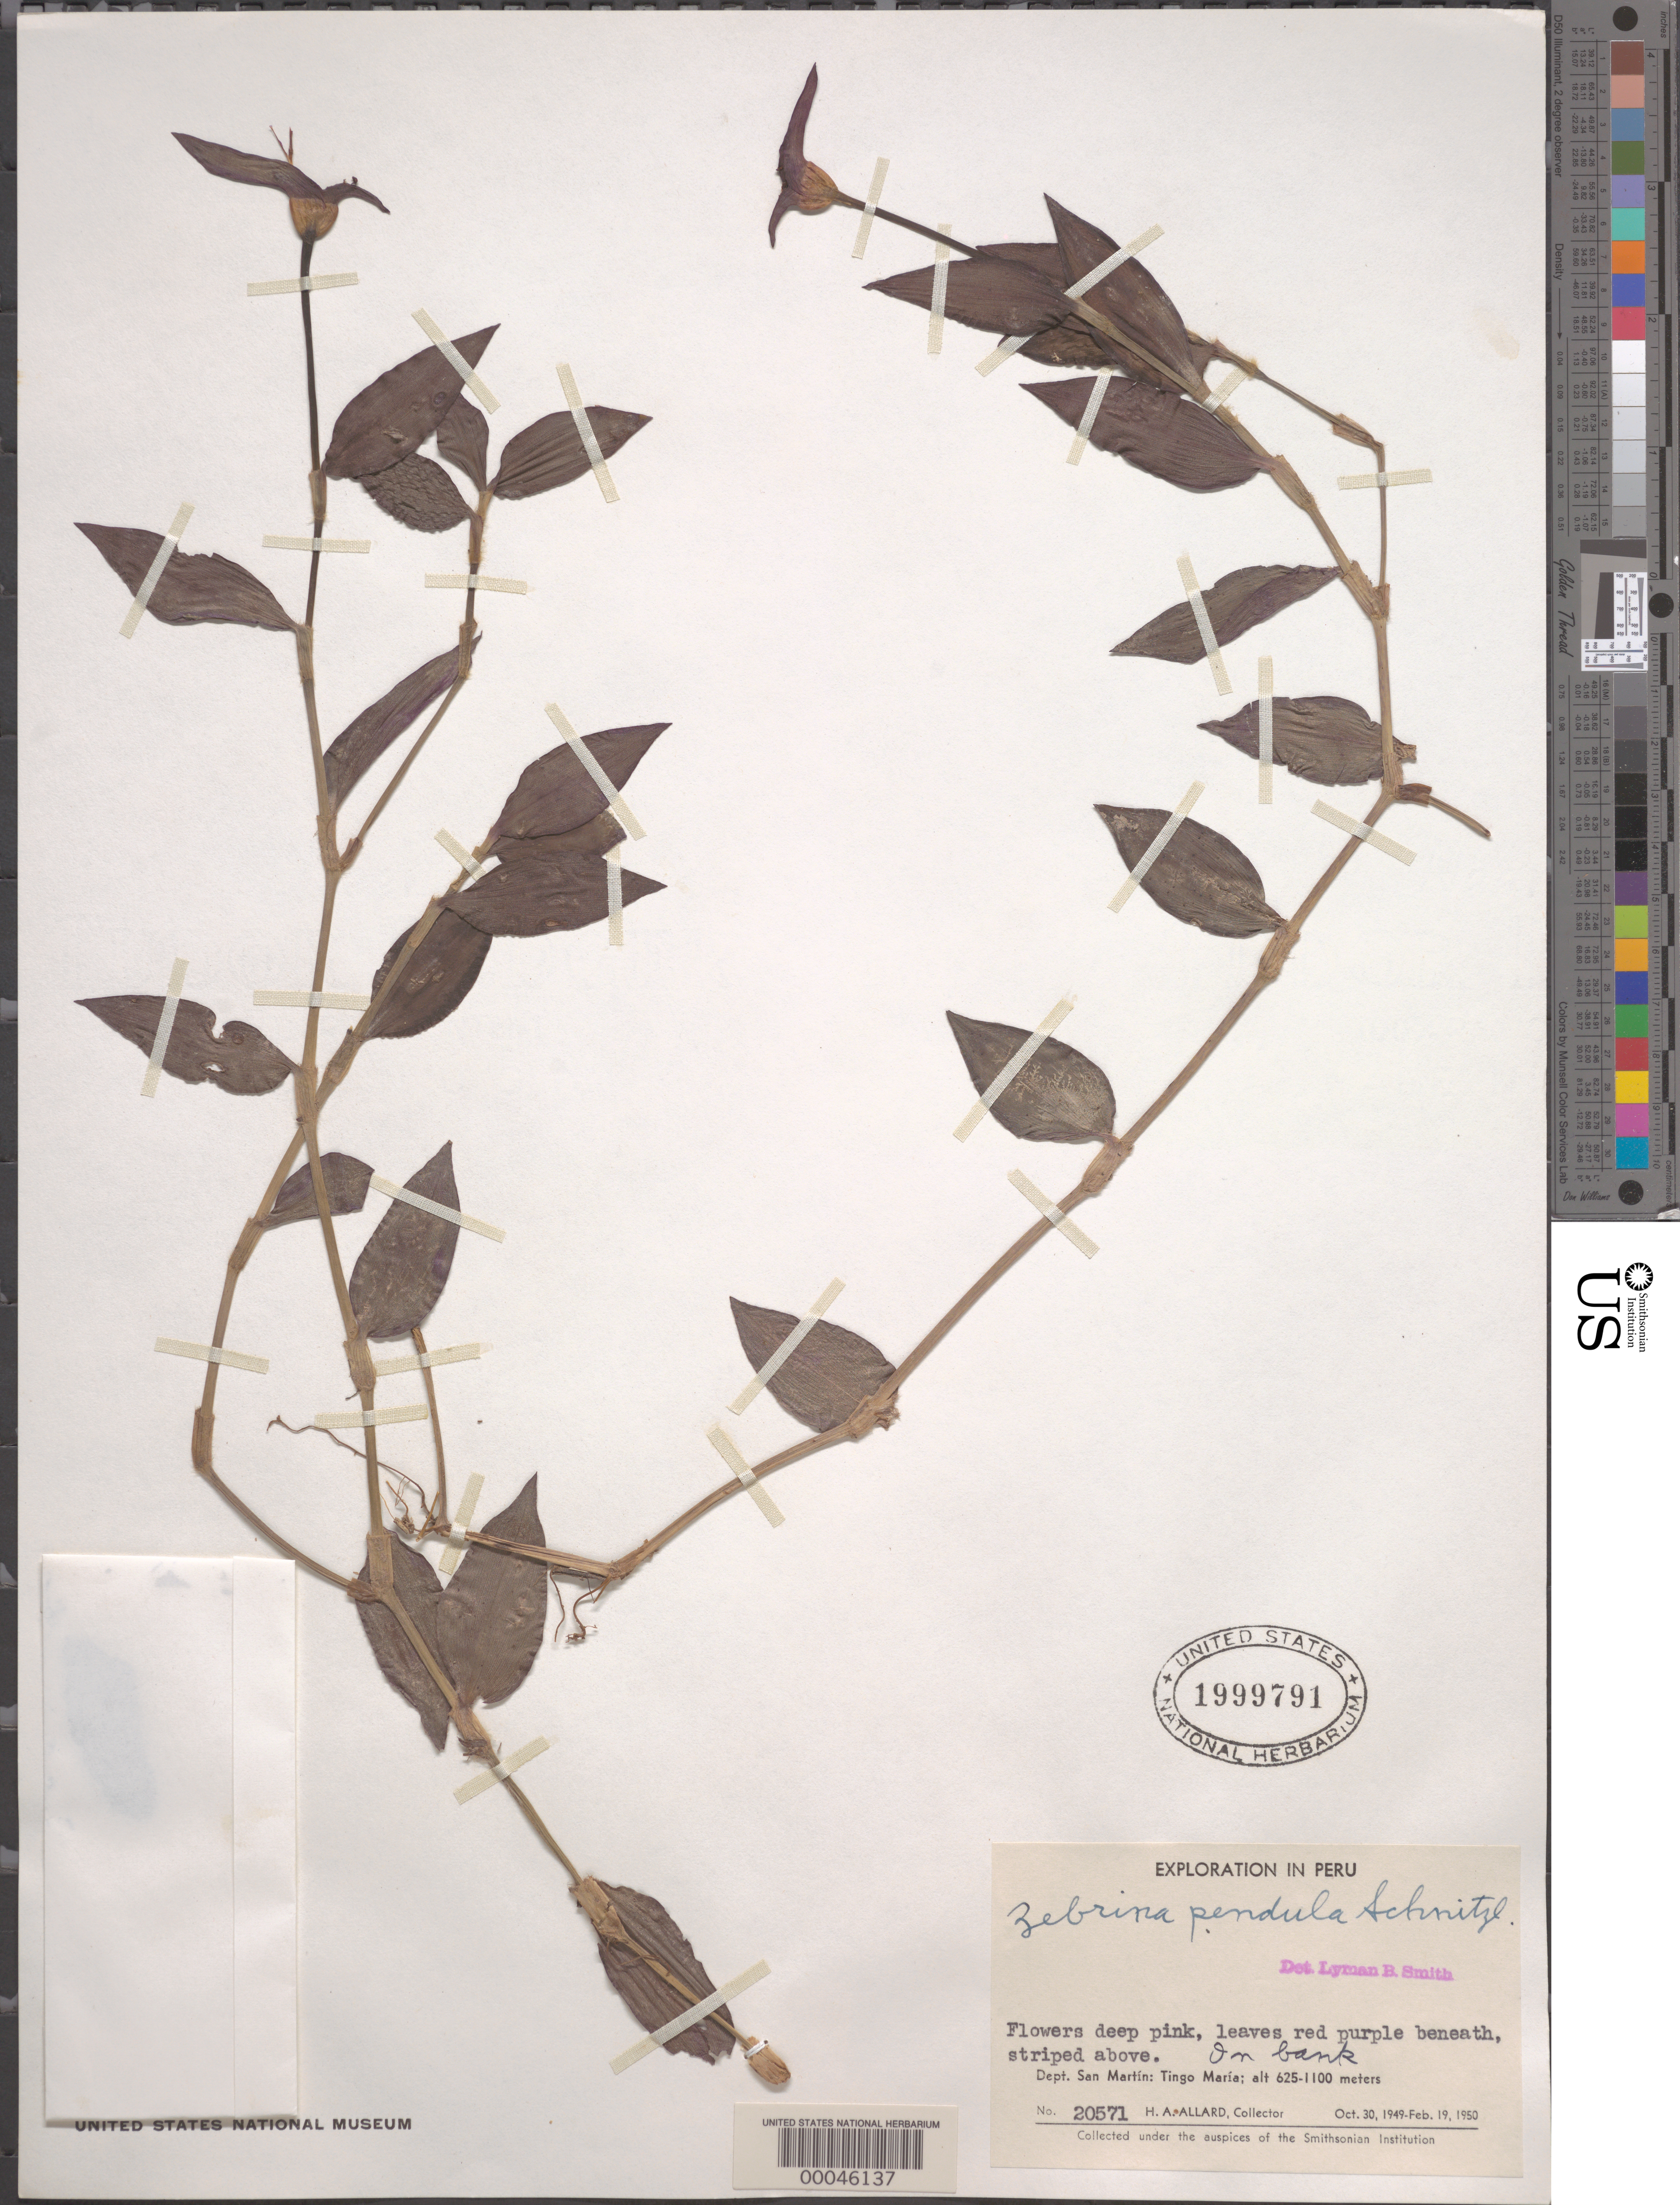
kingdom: Plantae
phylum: Tracheophyta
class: Liliopsida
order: Commelinales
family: Commelinaceae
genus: Tradescantia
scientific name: Tradescantia zebrina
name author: Bosse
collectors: H. A. Allard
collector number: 20571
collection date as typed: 30 Oct 1949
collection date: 1949-10-30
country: Peru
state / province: San Martín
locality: Tingo maria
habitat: Bank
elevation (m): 625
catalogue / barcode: US 1999791